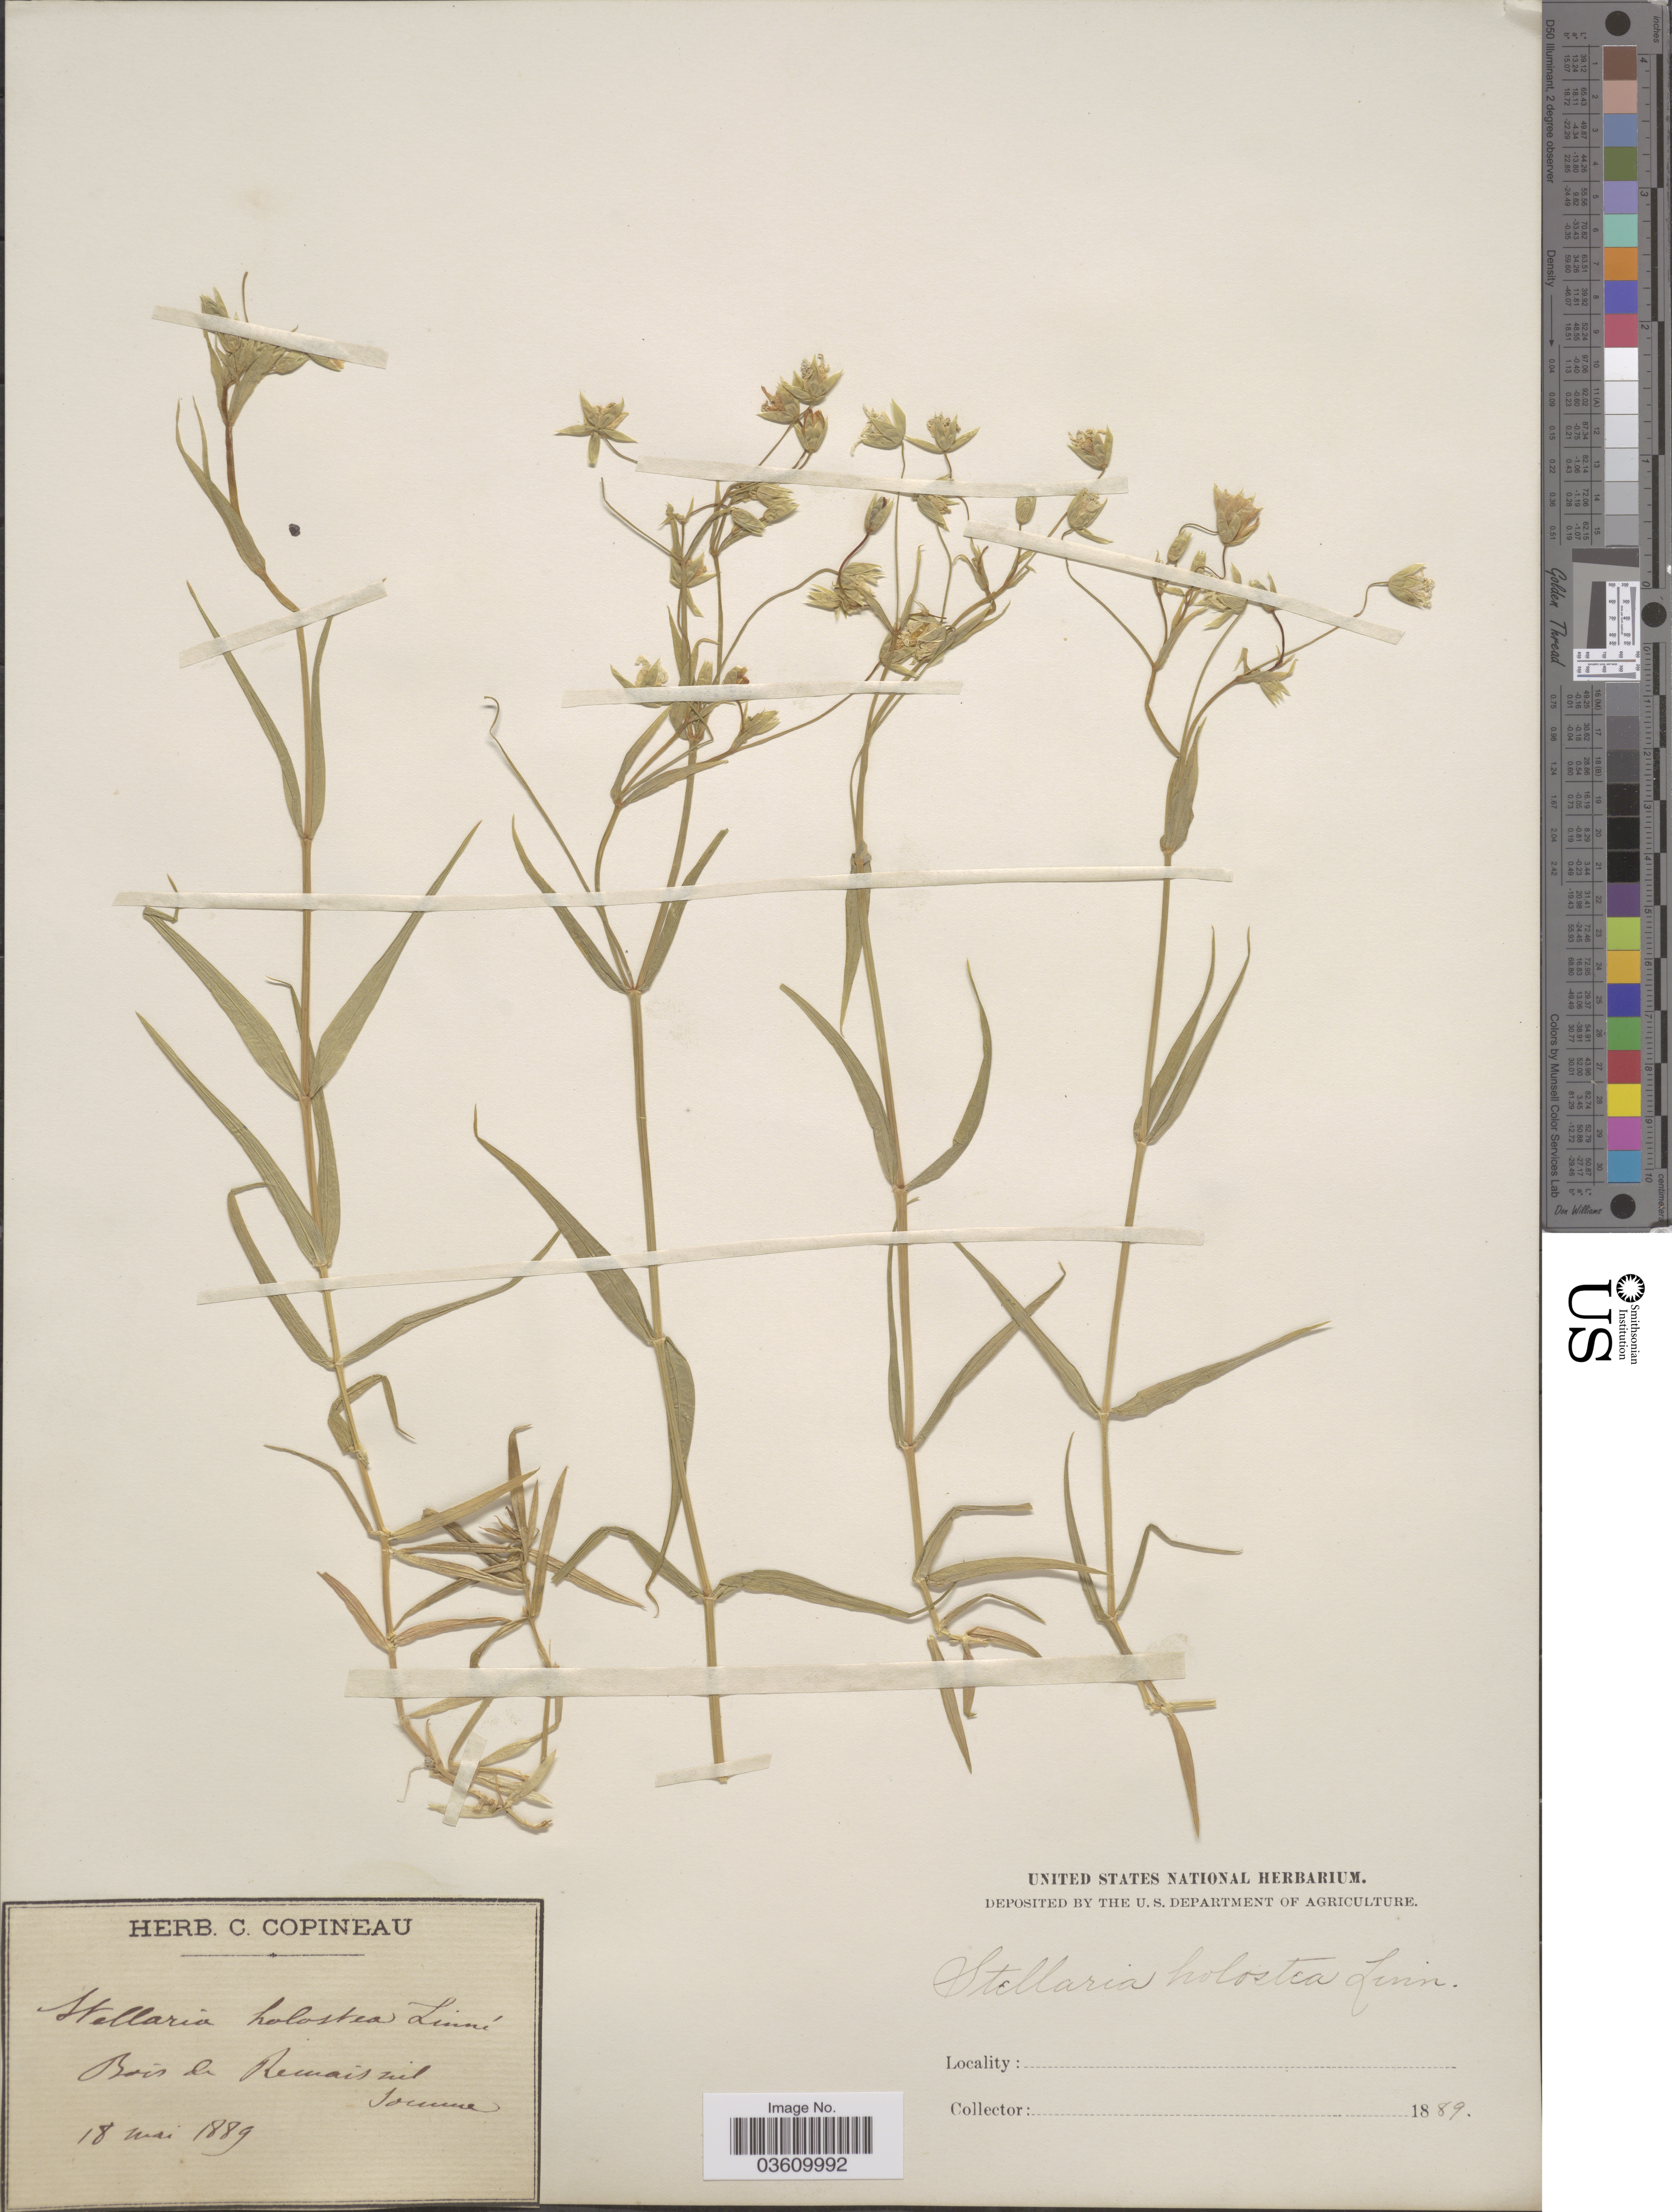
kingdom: Plantae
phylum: Tracheophyta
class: Magnoliopsida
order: Caryophyllales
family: Caryophyllaceae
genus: Rabelera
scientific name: Rabelera holostea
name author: (L.) M.T. Sharples & E.A. Tripp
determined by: U.S. National Herbarium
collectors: ex herb. C. Copineau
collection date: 1889-05-18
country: France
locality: Bois de Remaisnil Somme.